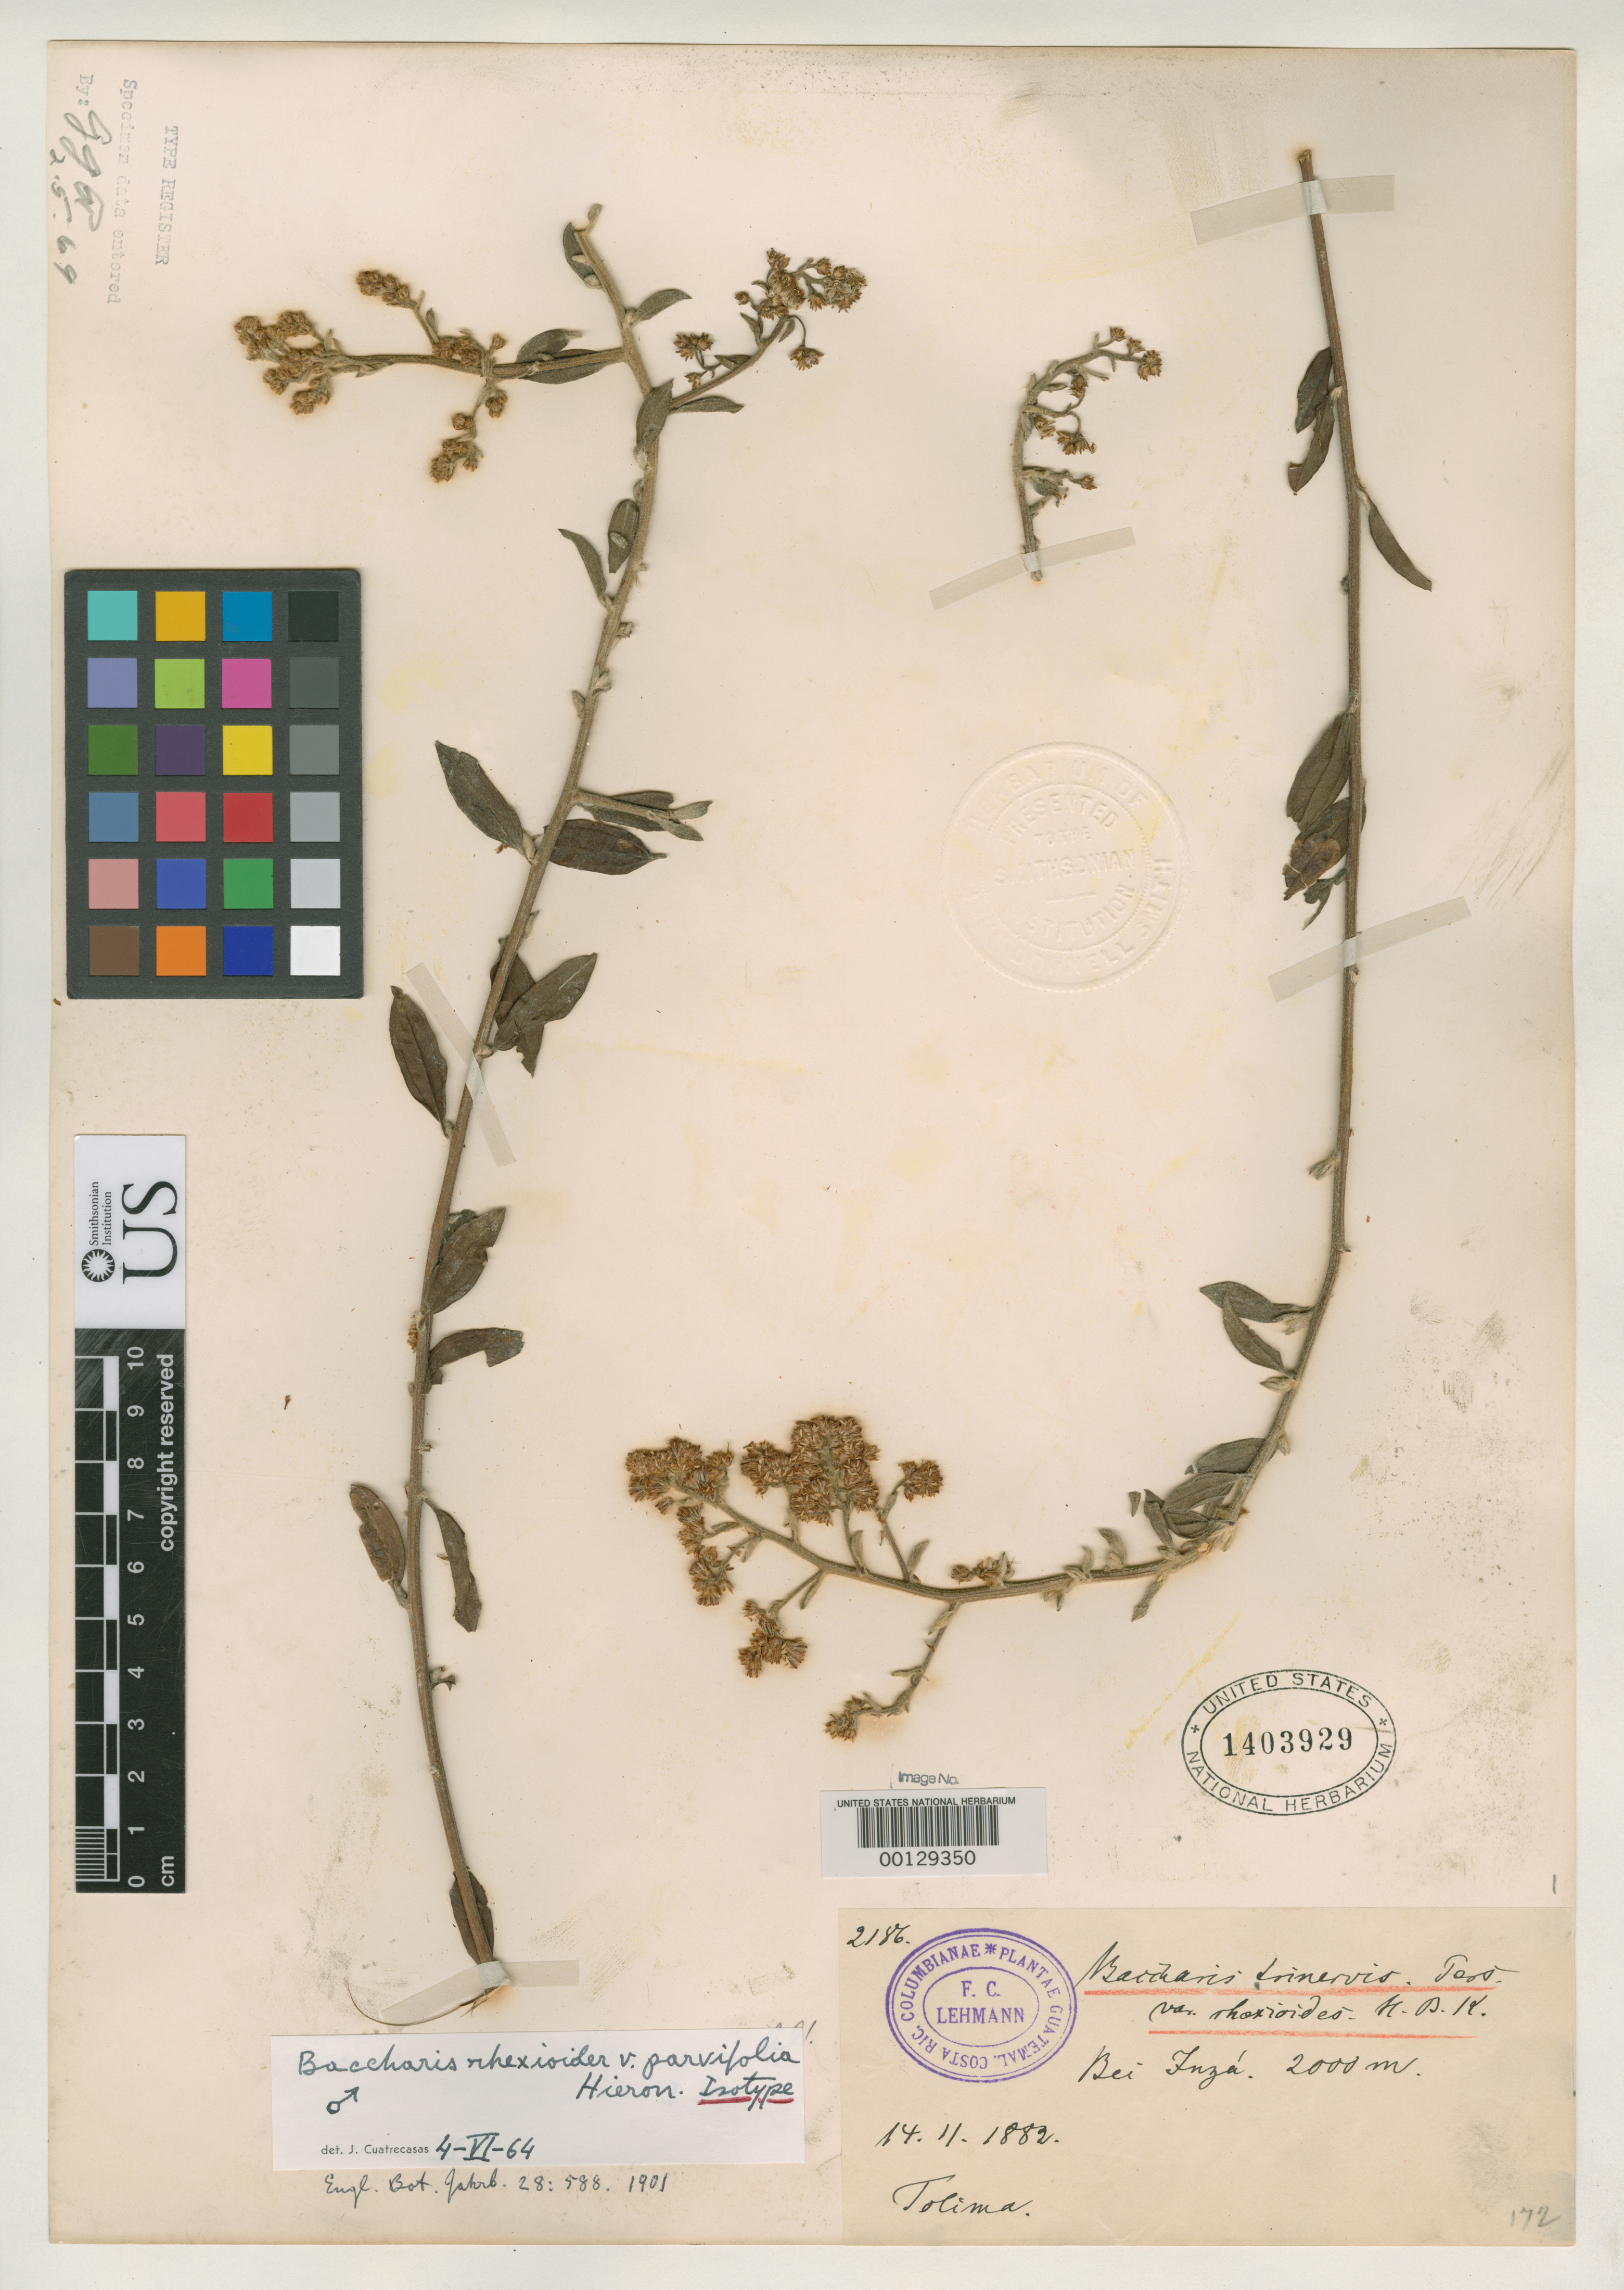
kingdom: Plantae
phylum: Tracheophyta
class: Magnoliopsida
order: Asterales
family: Asteraceae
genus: Baccharis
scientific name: Baccharis rhexioides var. parvifolia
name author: Hieron.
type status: Isotype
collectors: F. C. Lehmann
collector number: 2186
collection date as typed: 14 Nov 1882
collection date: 1882-11-14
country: Colombia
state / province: Tolima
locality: Inza.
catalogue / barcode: US 1403929